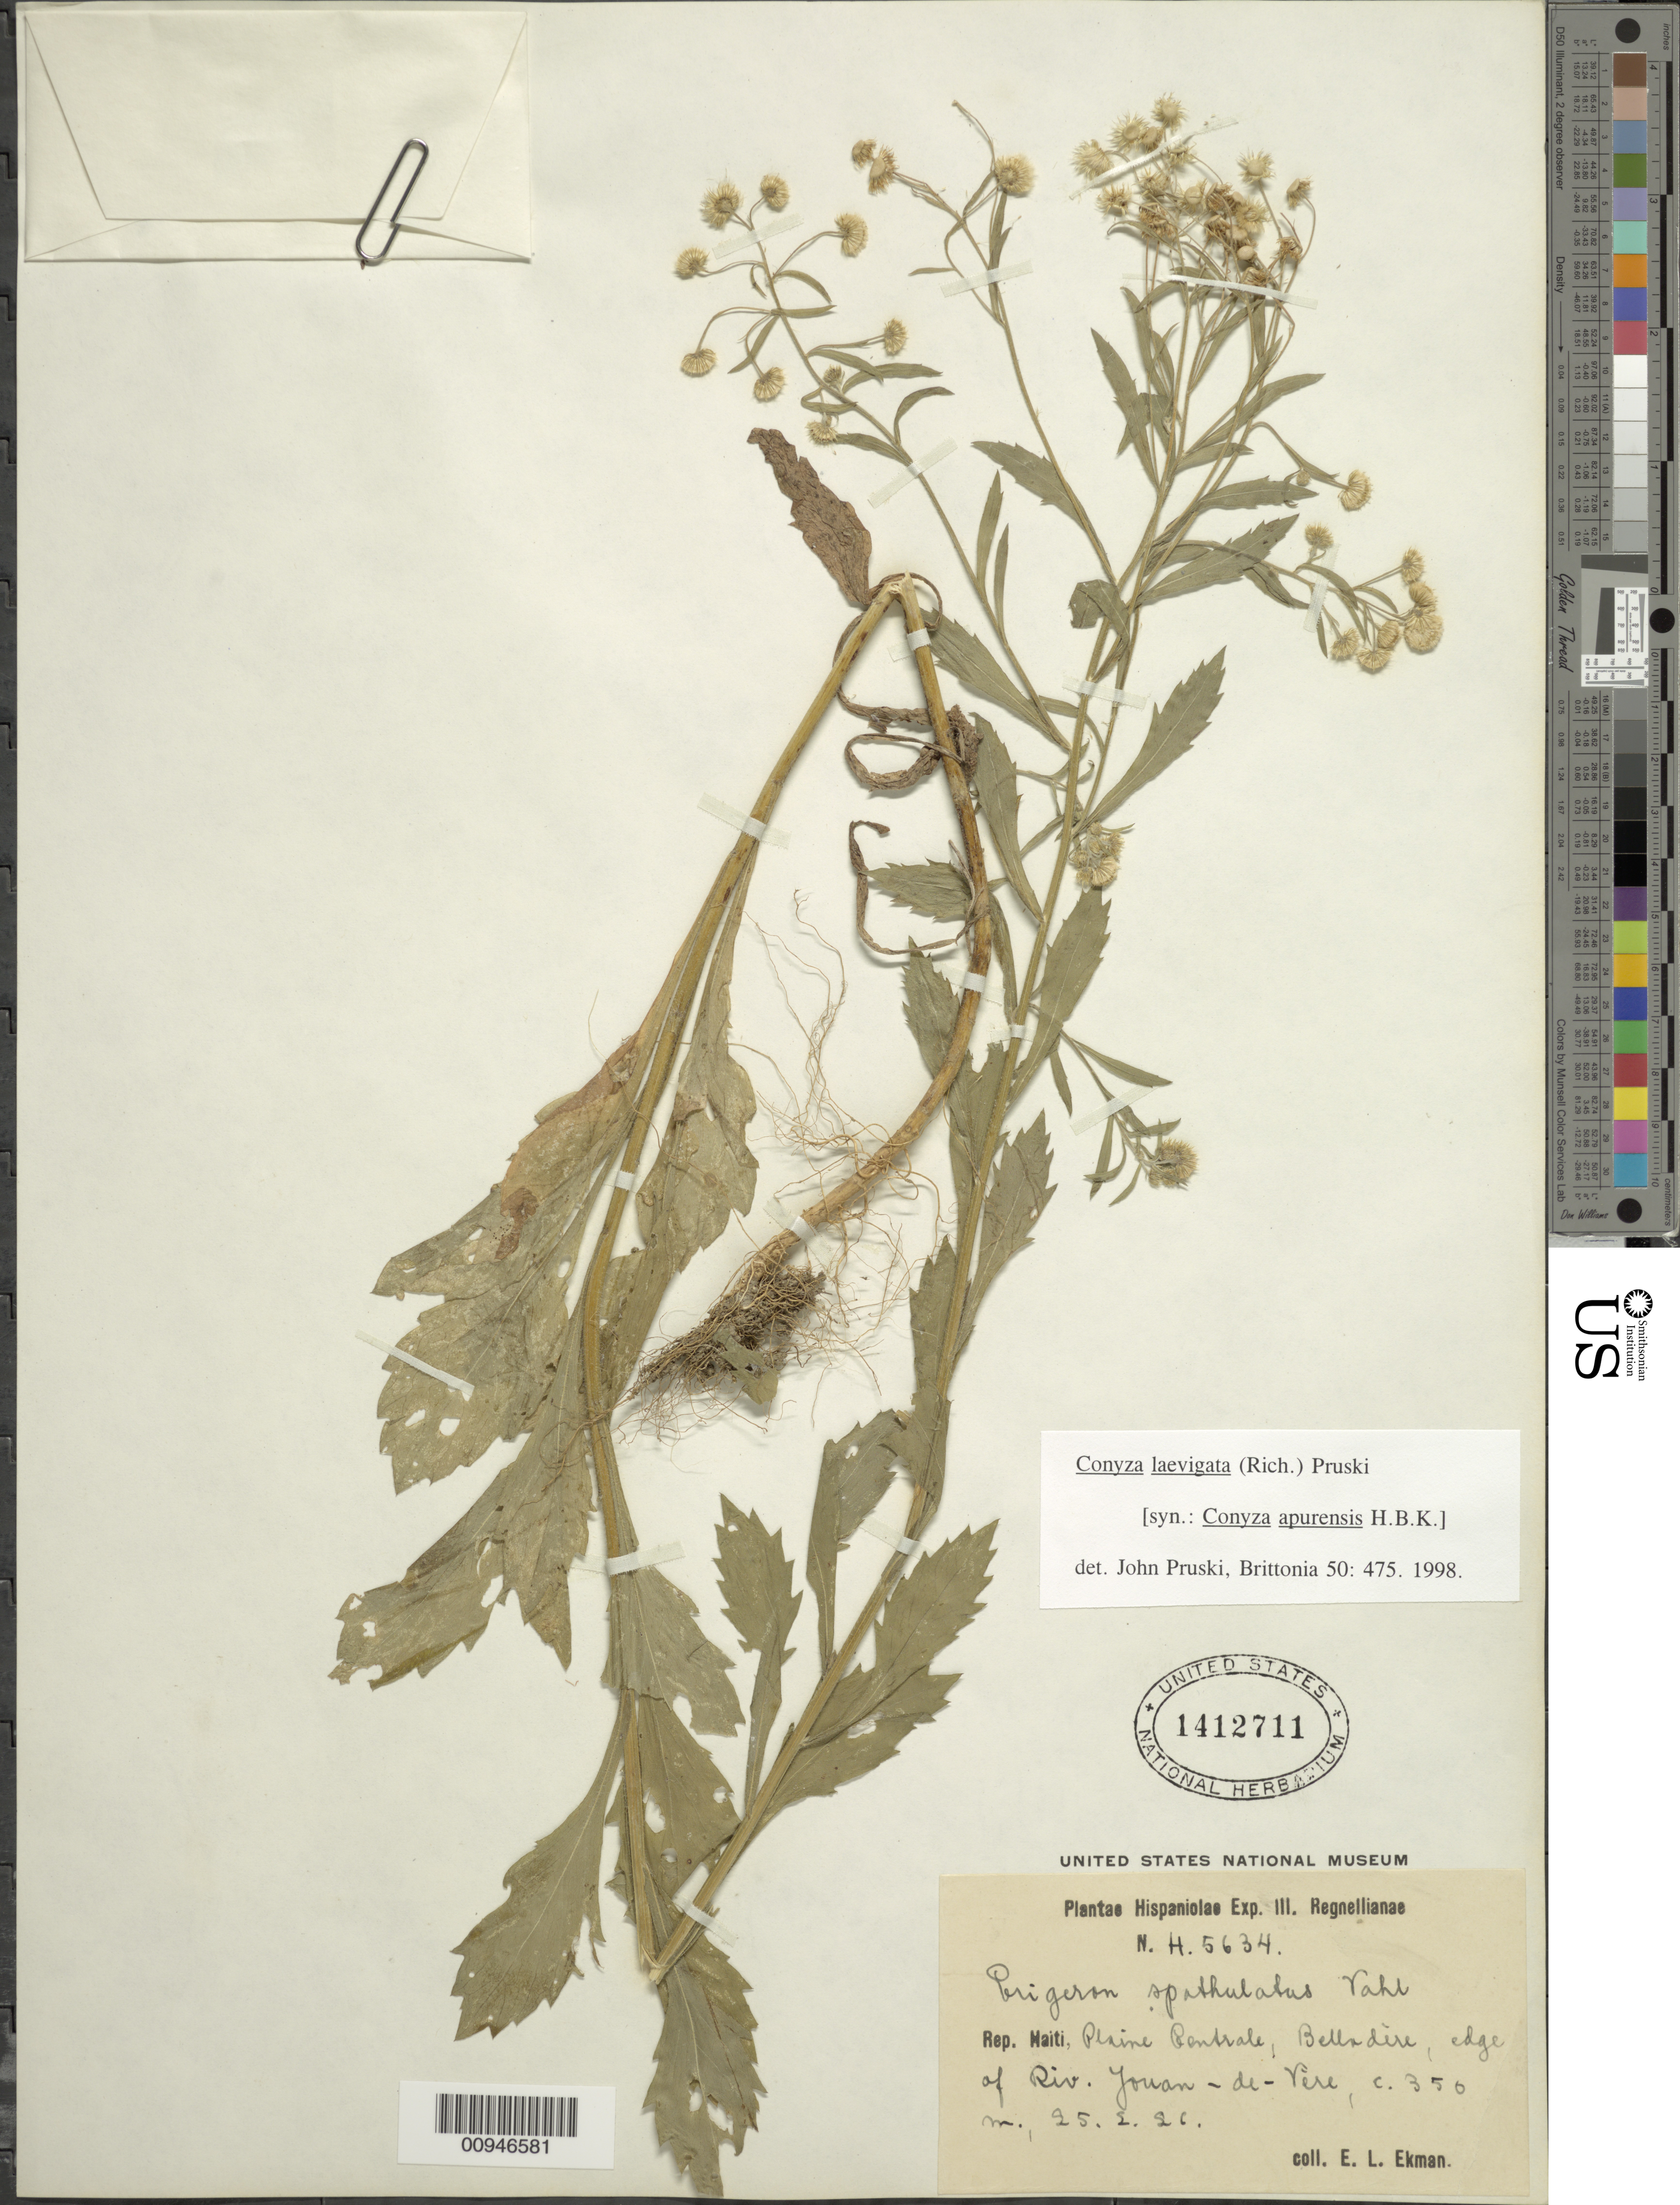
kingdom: Plantae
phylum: Tracheophyta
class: Magnoliopsida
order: Asterales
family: Asteraceae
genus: Conyza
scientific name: Conyza laevigata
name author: (Rich.) Pruski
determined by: Pruski, J. F.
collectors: E. L. Ekman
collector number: H 5634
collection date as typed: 25 Feb 1926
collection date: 1926-02-25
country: Haiti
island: Hispaniola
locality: Plaine Pentrale, Belladère, edge of River Youan-de-Vére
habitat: Edge of river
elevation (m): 350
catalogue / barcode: US 1412711